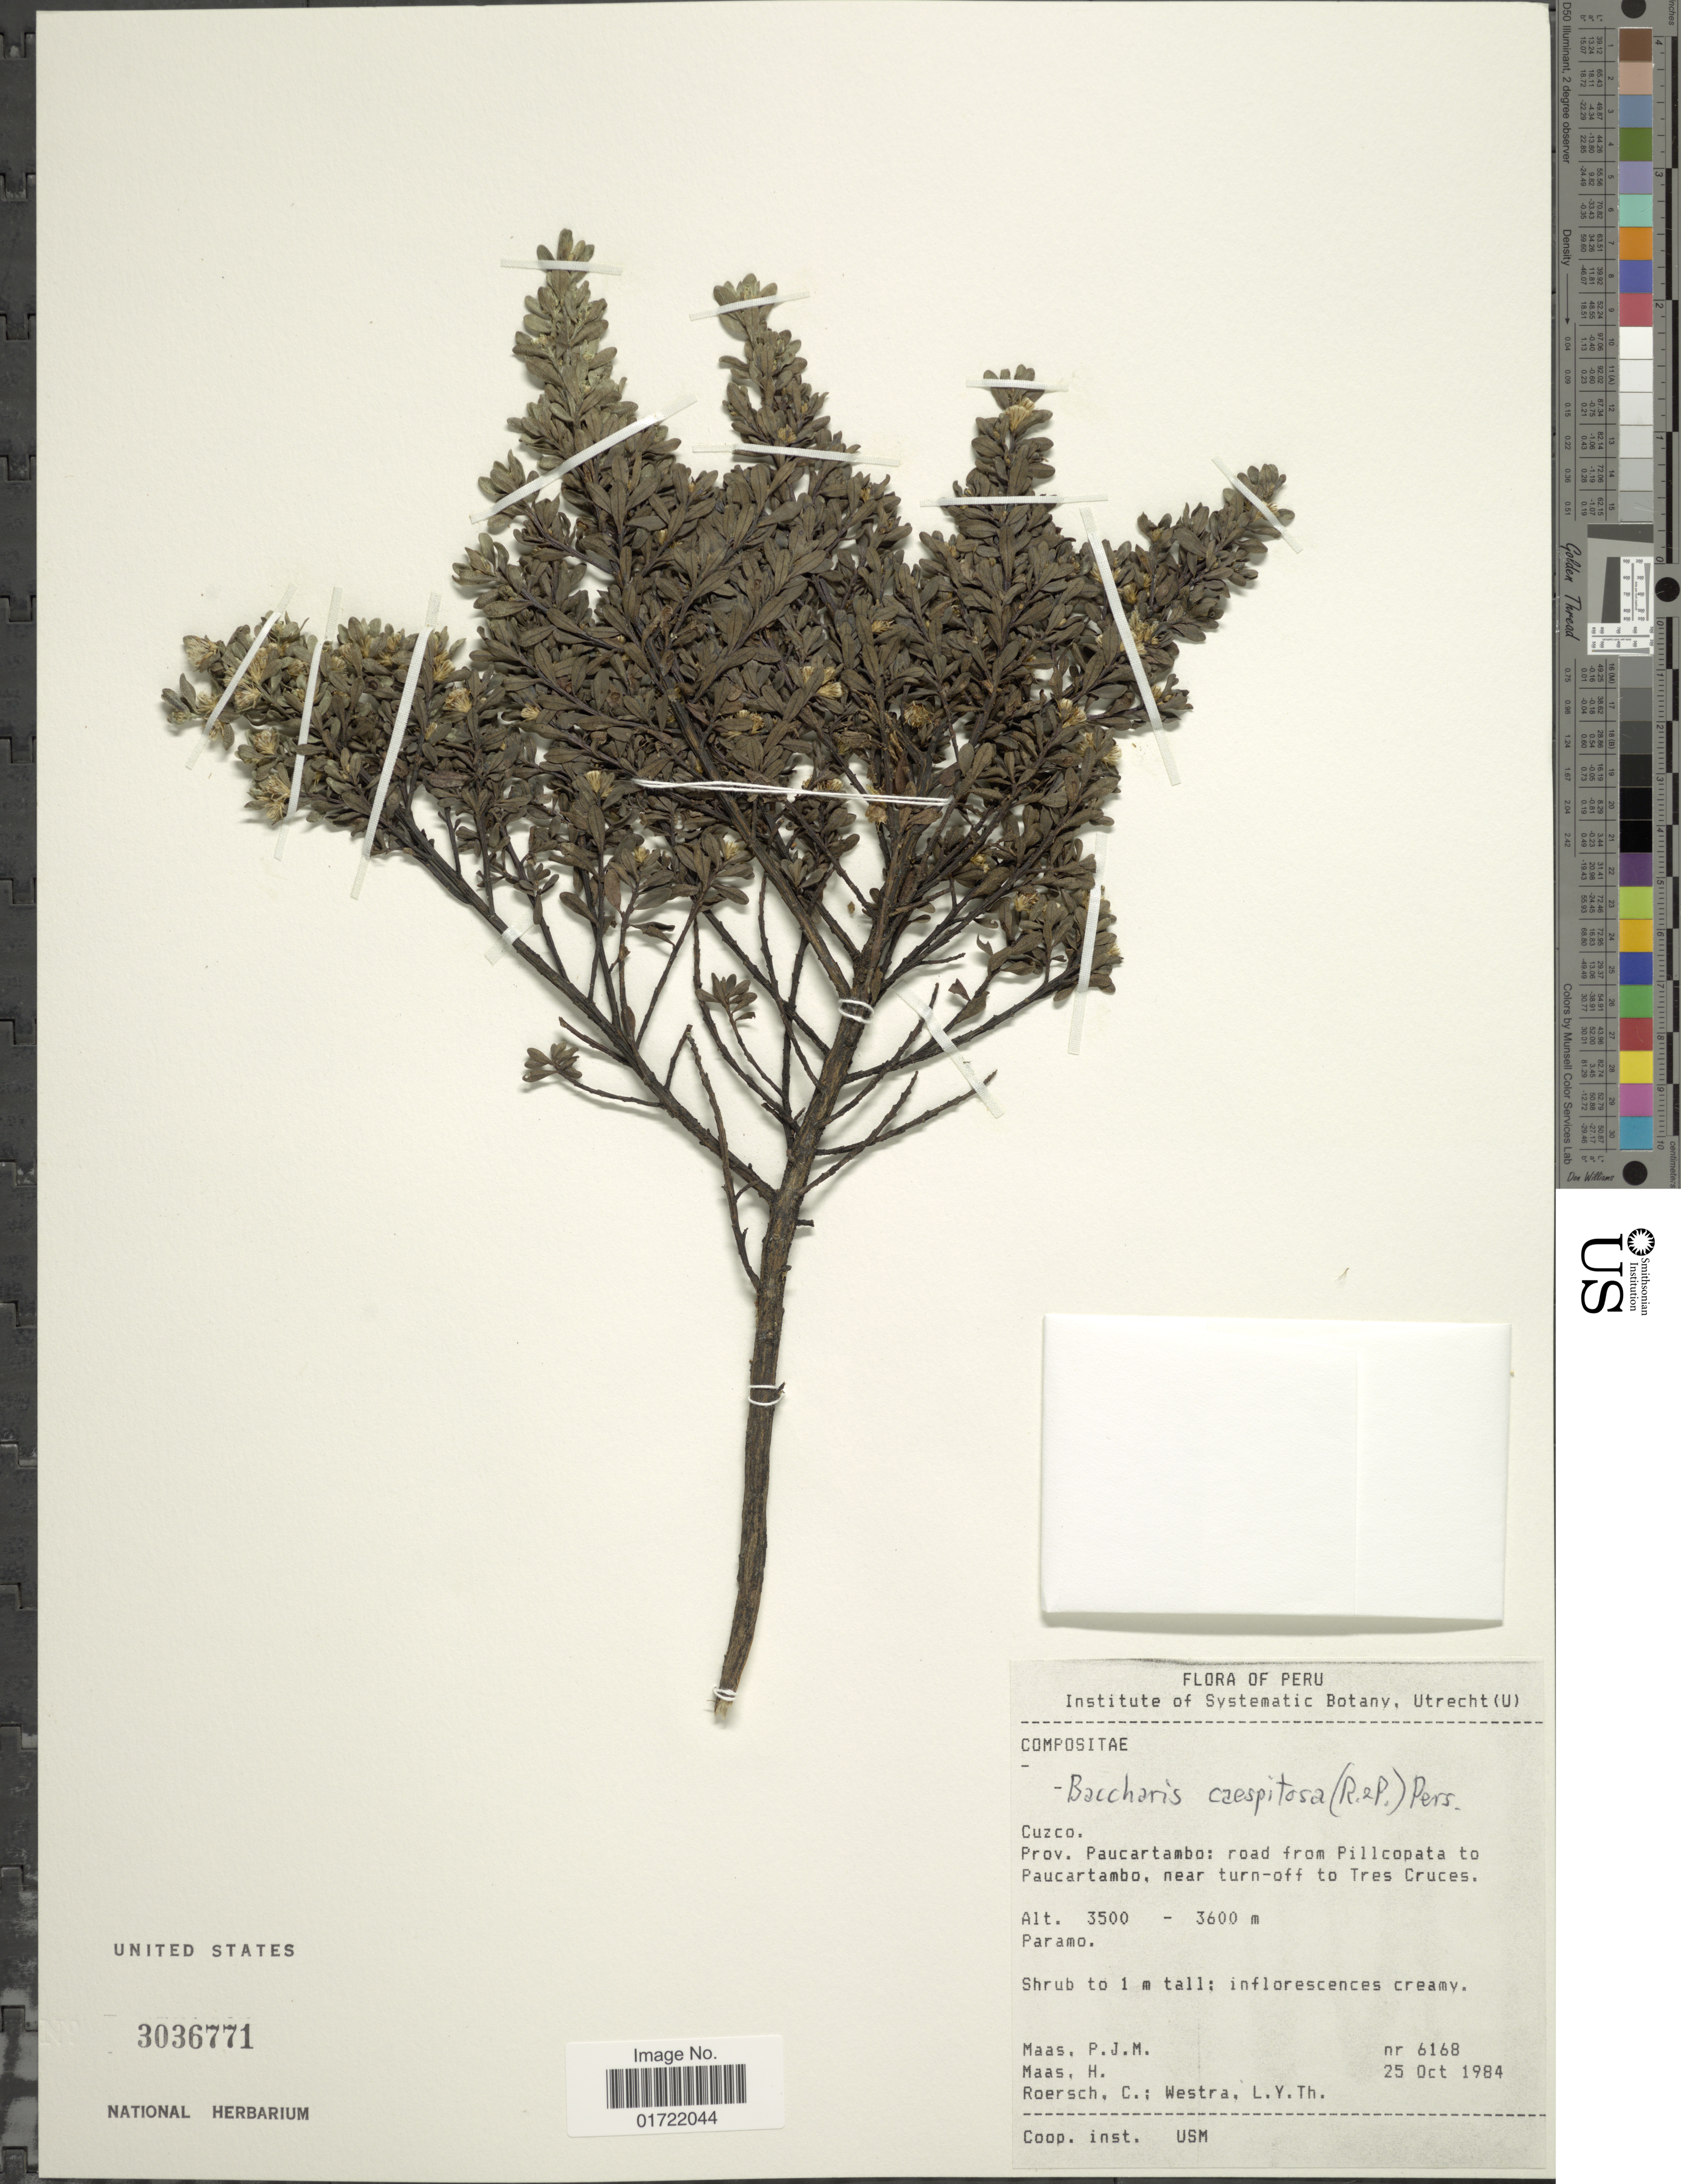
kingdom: Plantae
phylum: Tracheophyta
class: Magnoliopsida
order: Asterales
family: Asteraceae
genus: Baccharis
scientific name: Baccharis caespitosa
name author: (Ruiz & Pav.) Pers.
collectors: P. Maas, H. Maas, C. Roersch & L. Y. T. Westra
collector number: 6168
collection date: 1984-10-25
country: Peru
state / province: Cusco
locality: Prov. Paucartambo: road from Pillcopata to Paucartambo, near turn-off to Tres Cruces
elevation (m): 3500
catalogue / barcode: US 3036771